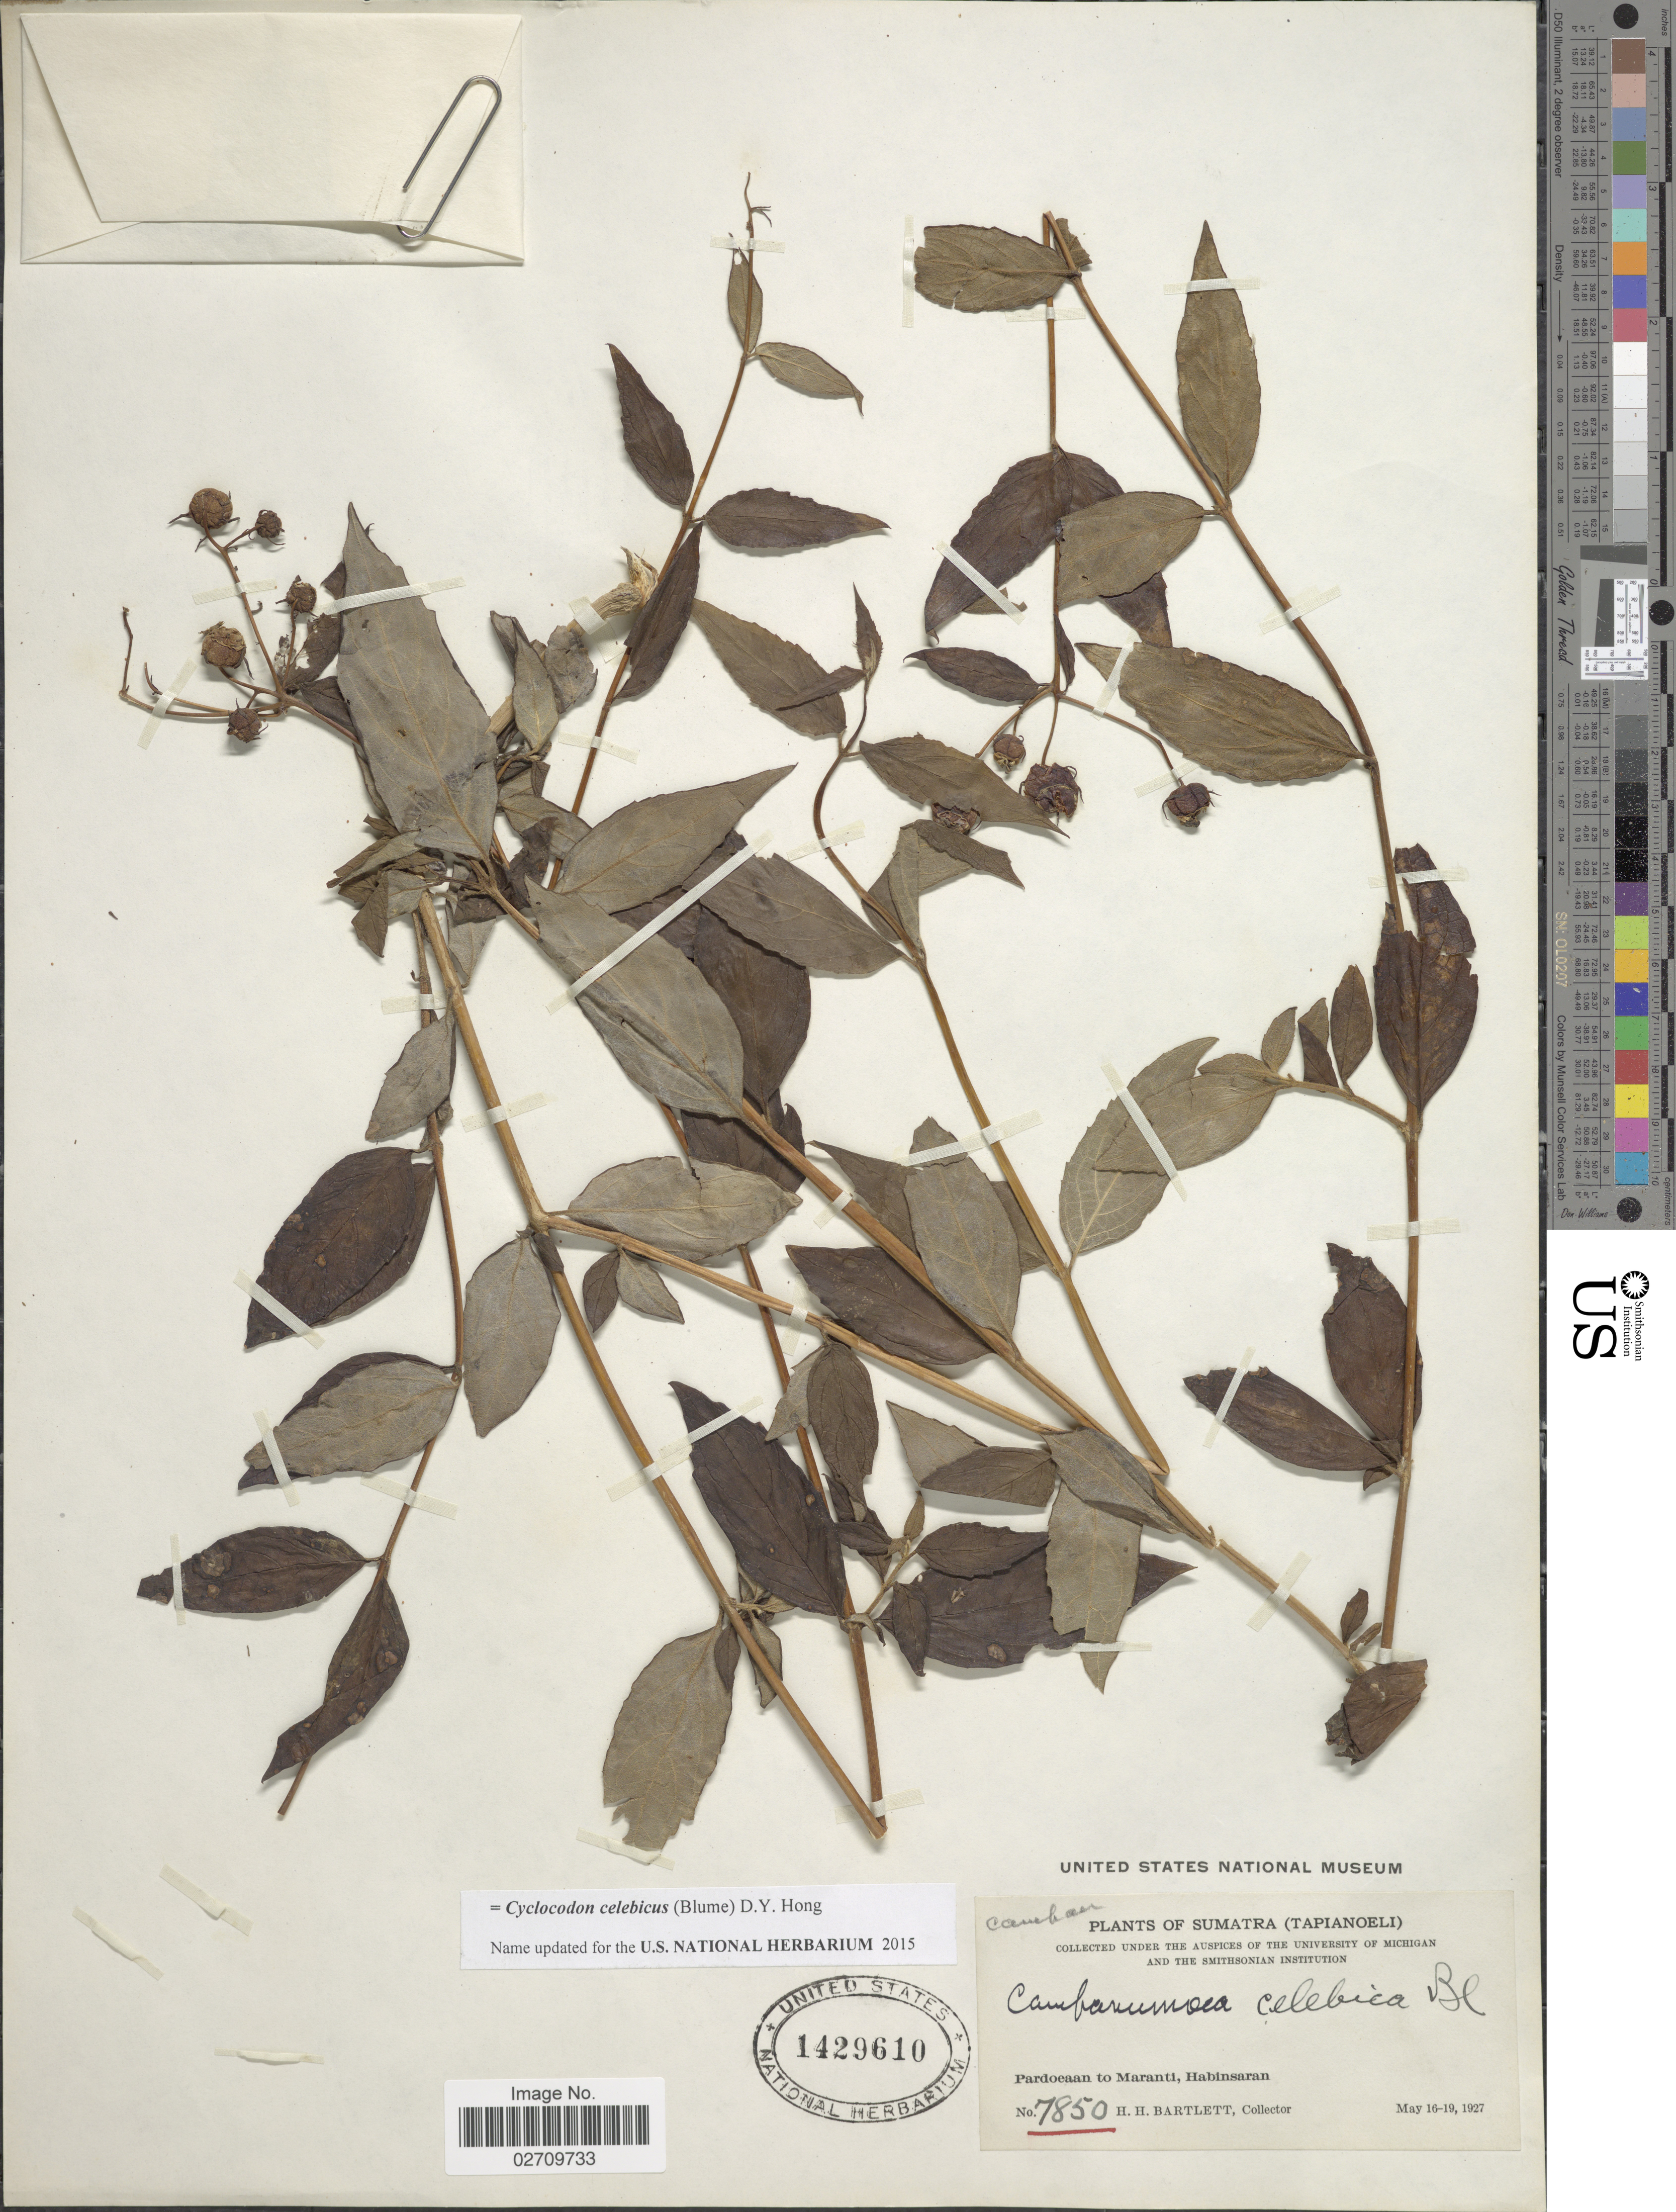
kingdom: Plantae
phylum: Tracheophyta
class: Magnoliopsida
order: Asterales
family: Campanulaceae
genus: Cyclocodon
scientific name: Cyclocodon celebicus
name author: (Blume) D.Y. Hong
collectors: H. H. Bartlett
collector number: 7850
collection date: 1927-05-16/1927-05-19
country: Indonesia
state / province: Sumatra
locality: (Tapianoeli) Pardoeaan to Maranti, Habinsaran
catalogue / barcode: US 1429610